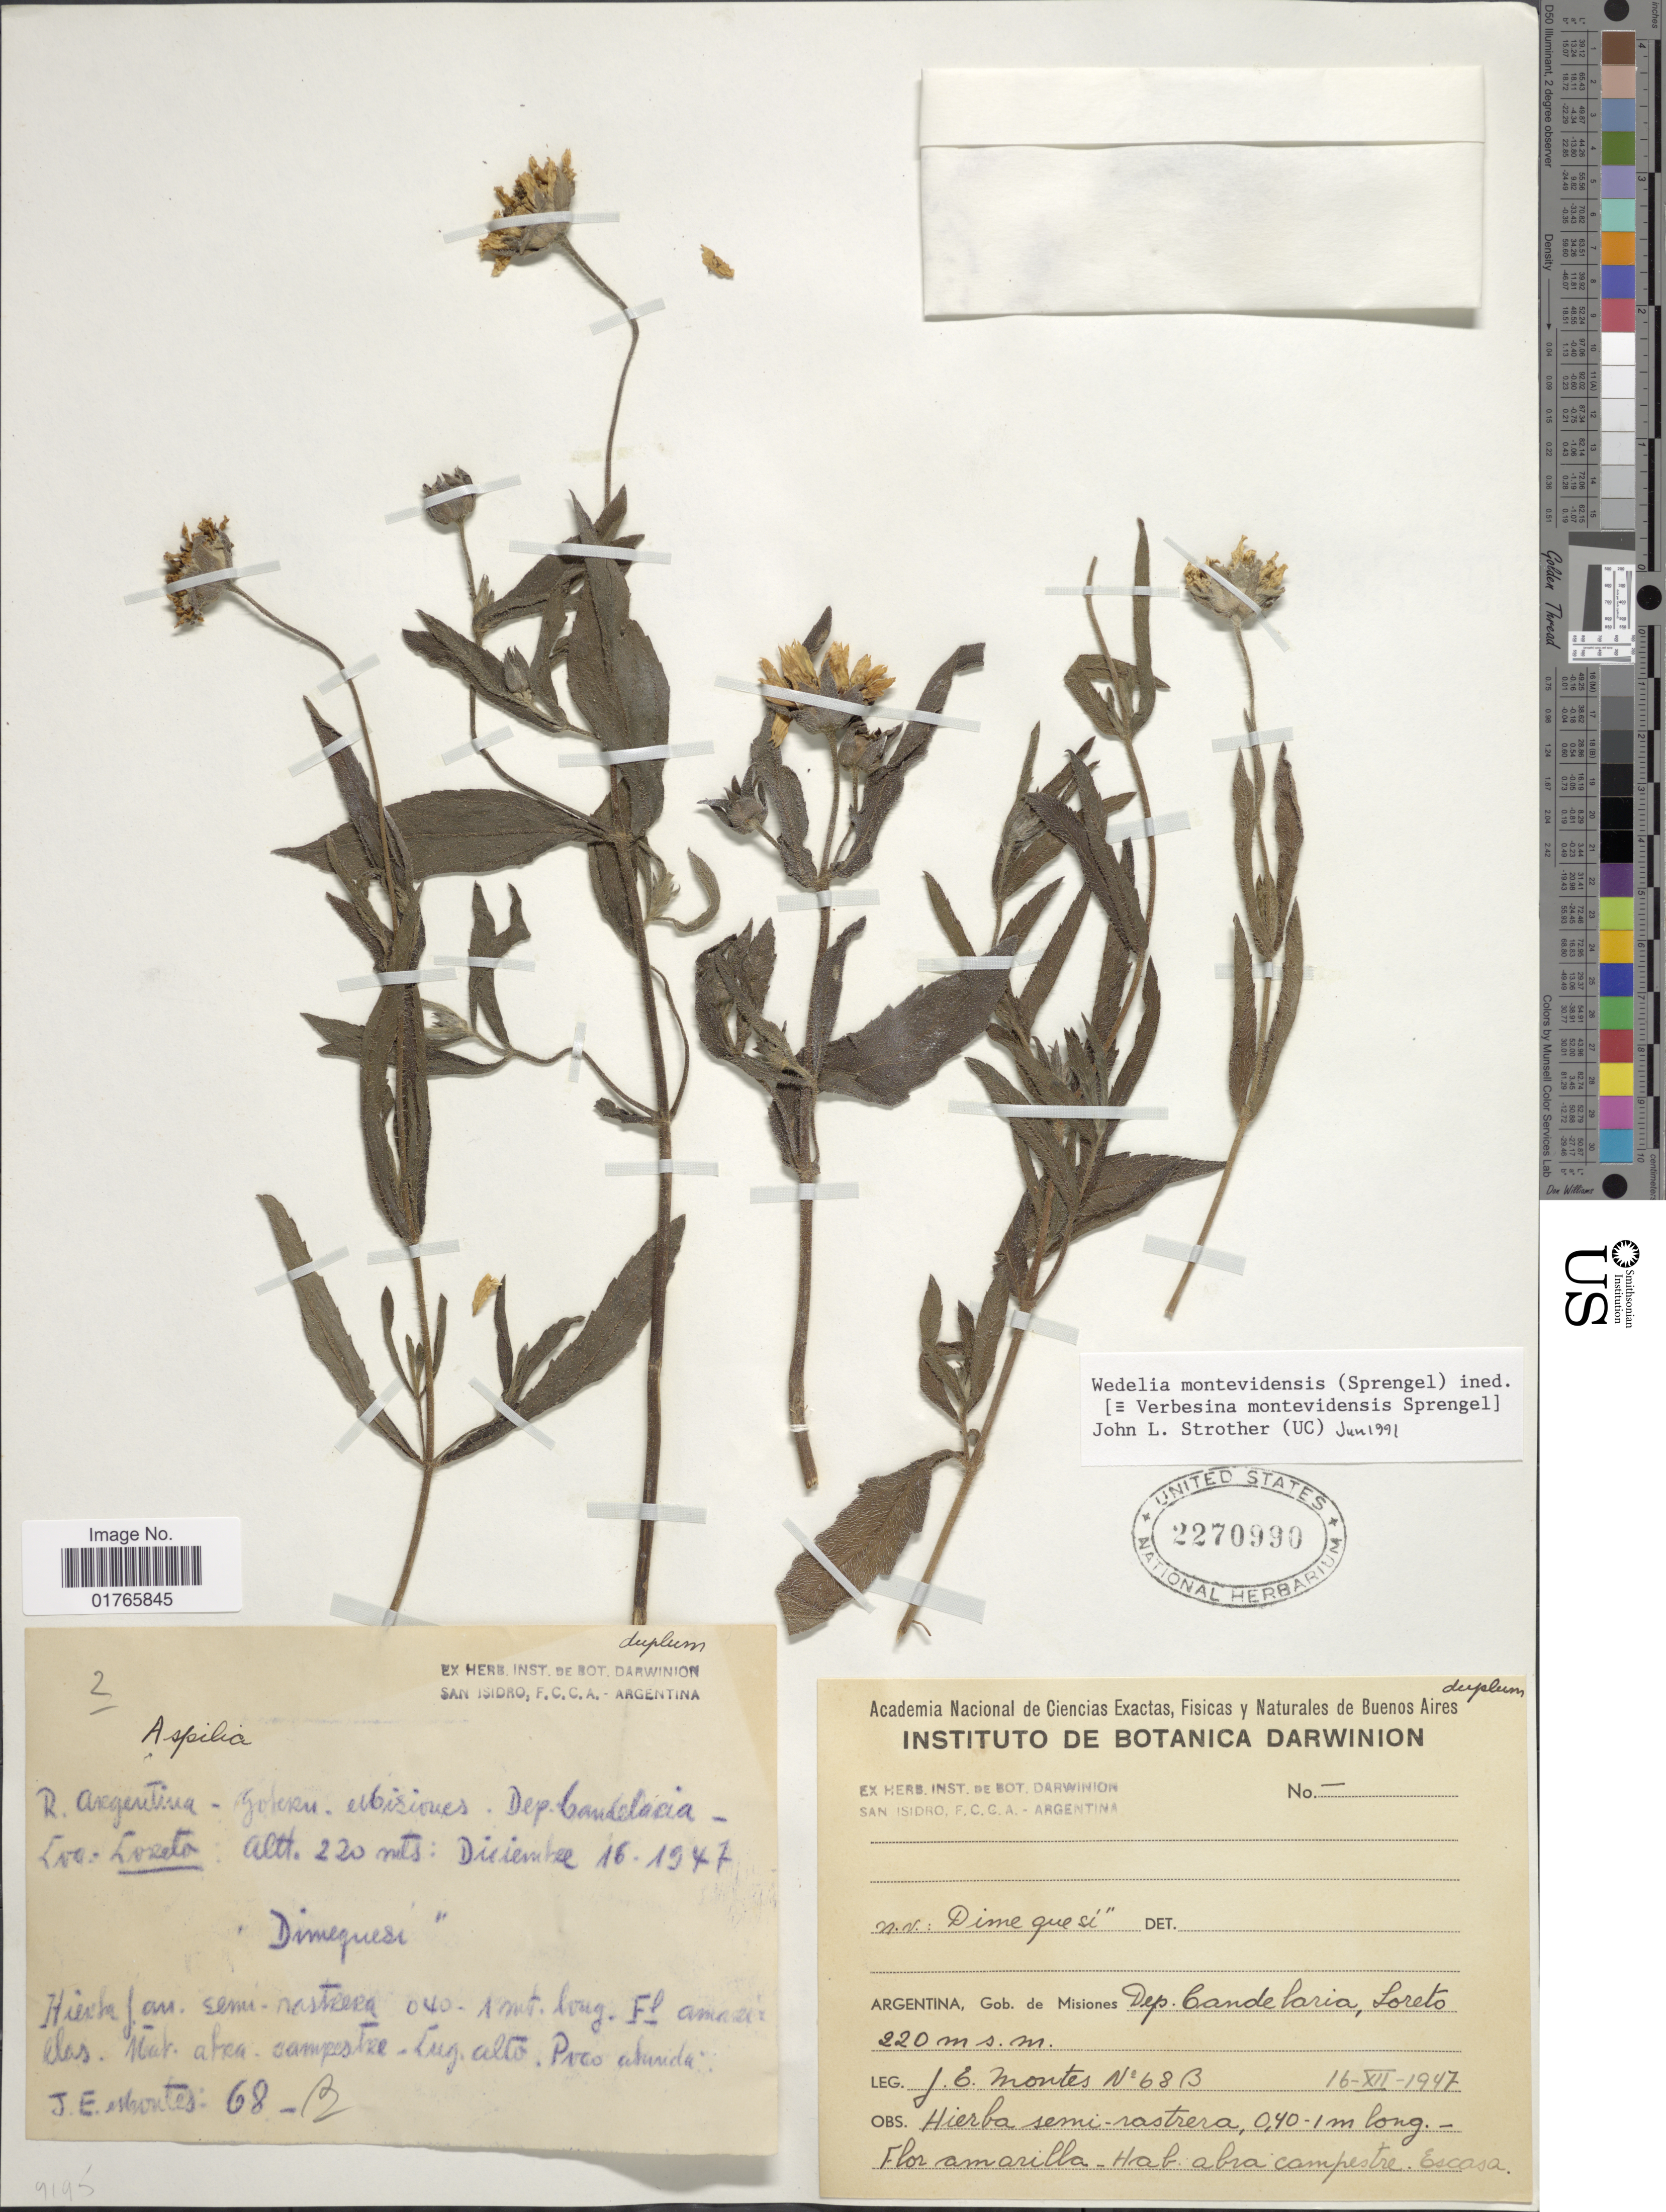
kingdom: Plantae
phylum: Tracheophyta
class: Magnoliopsida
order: Asterales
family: Asteraceae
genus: Aspilia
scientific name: Aspilia montividensis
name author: (Spreng.) Baker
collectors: J. E. Montes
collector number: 68B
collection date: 1947-12-16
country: Argentina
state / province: Misiones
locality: Dep. Candelaria, Loreto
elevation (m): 220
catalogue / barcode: US 2270990